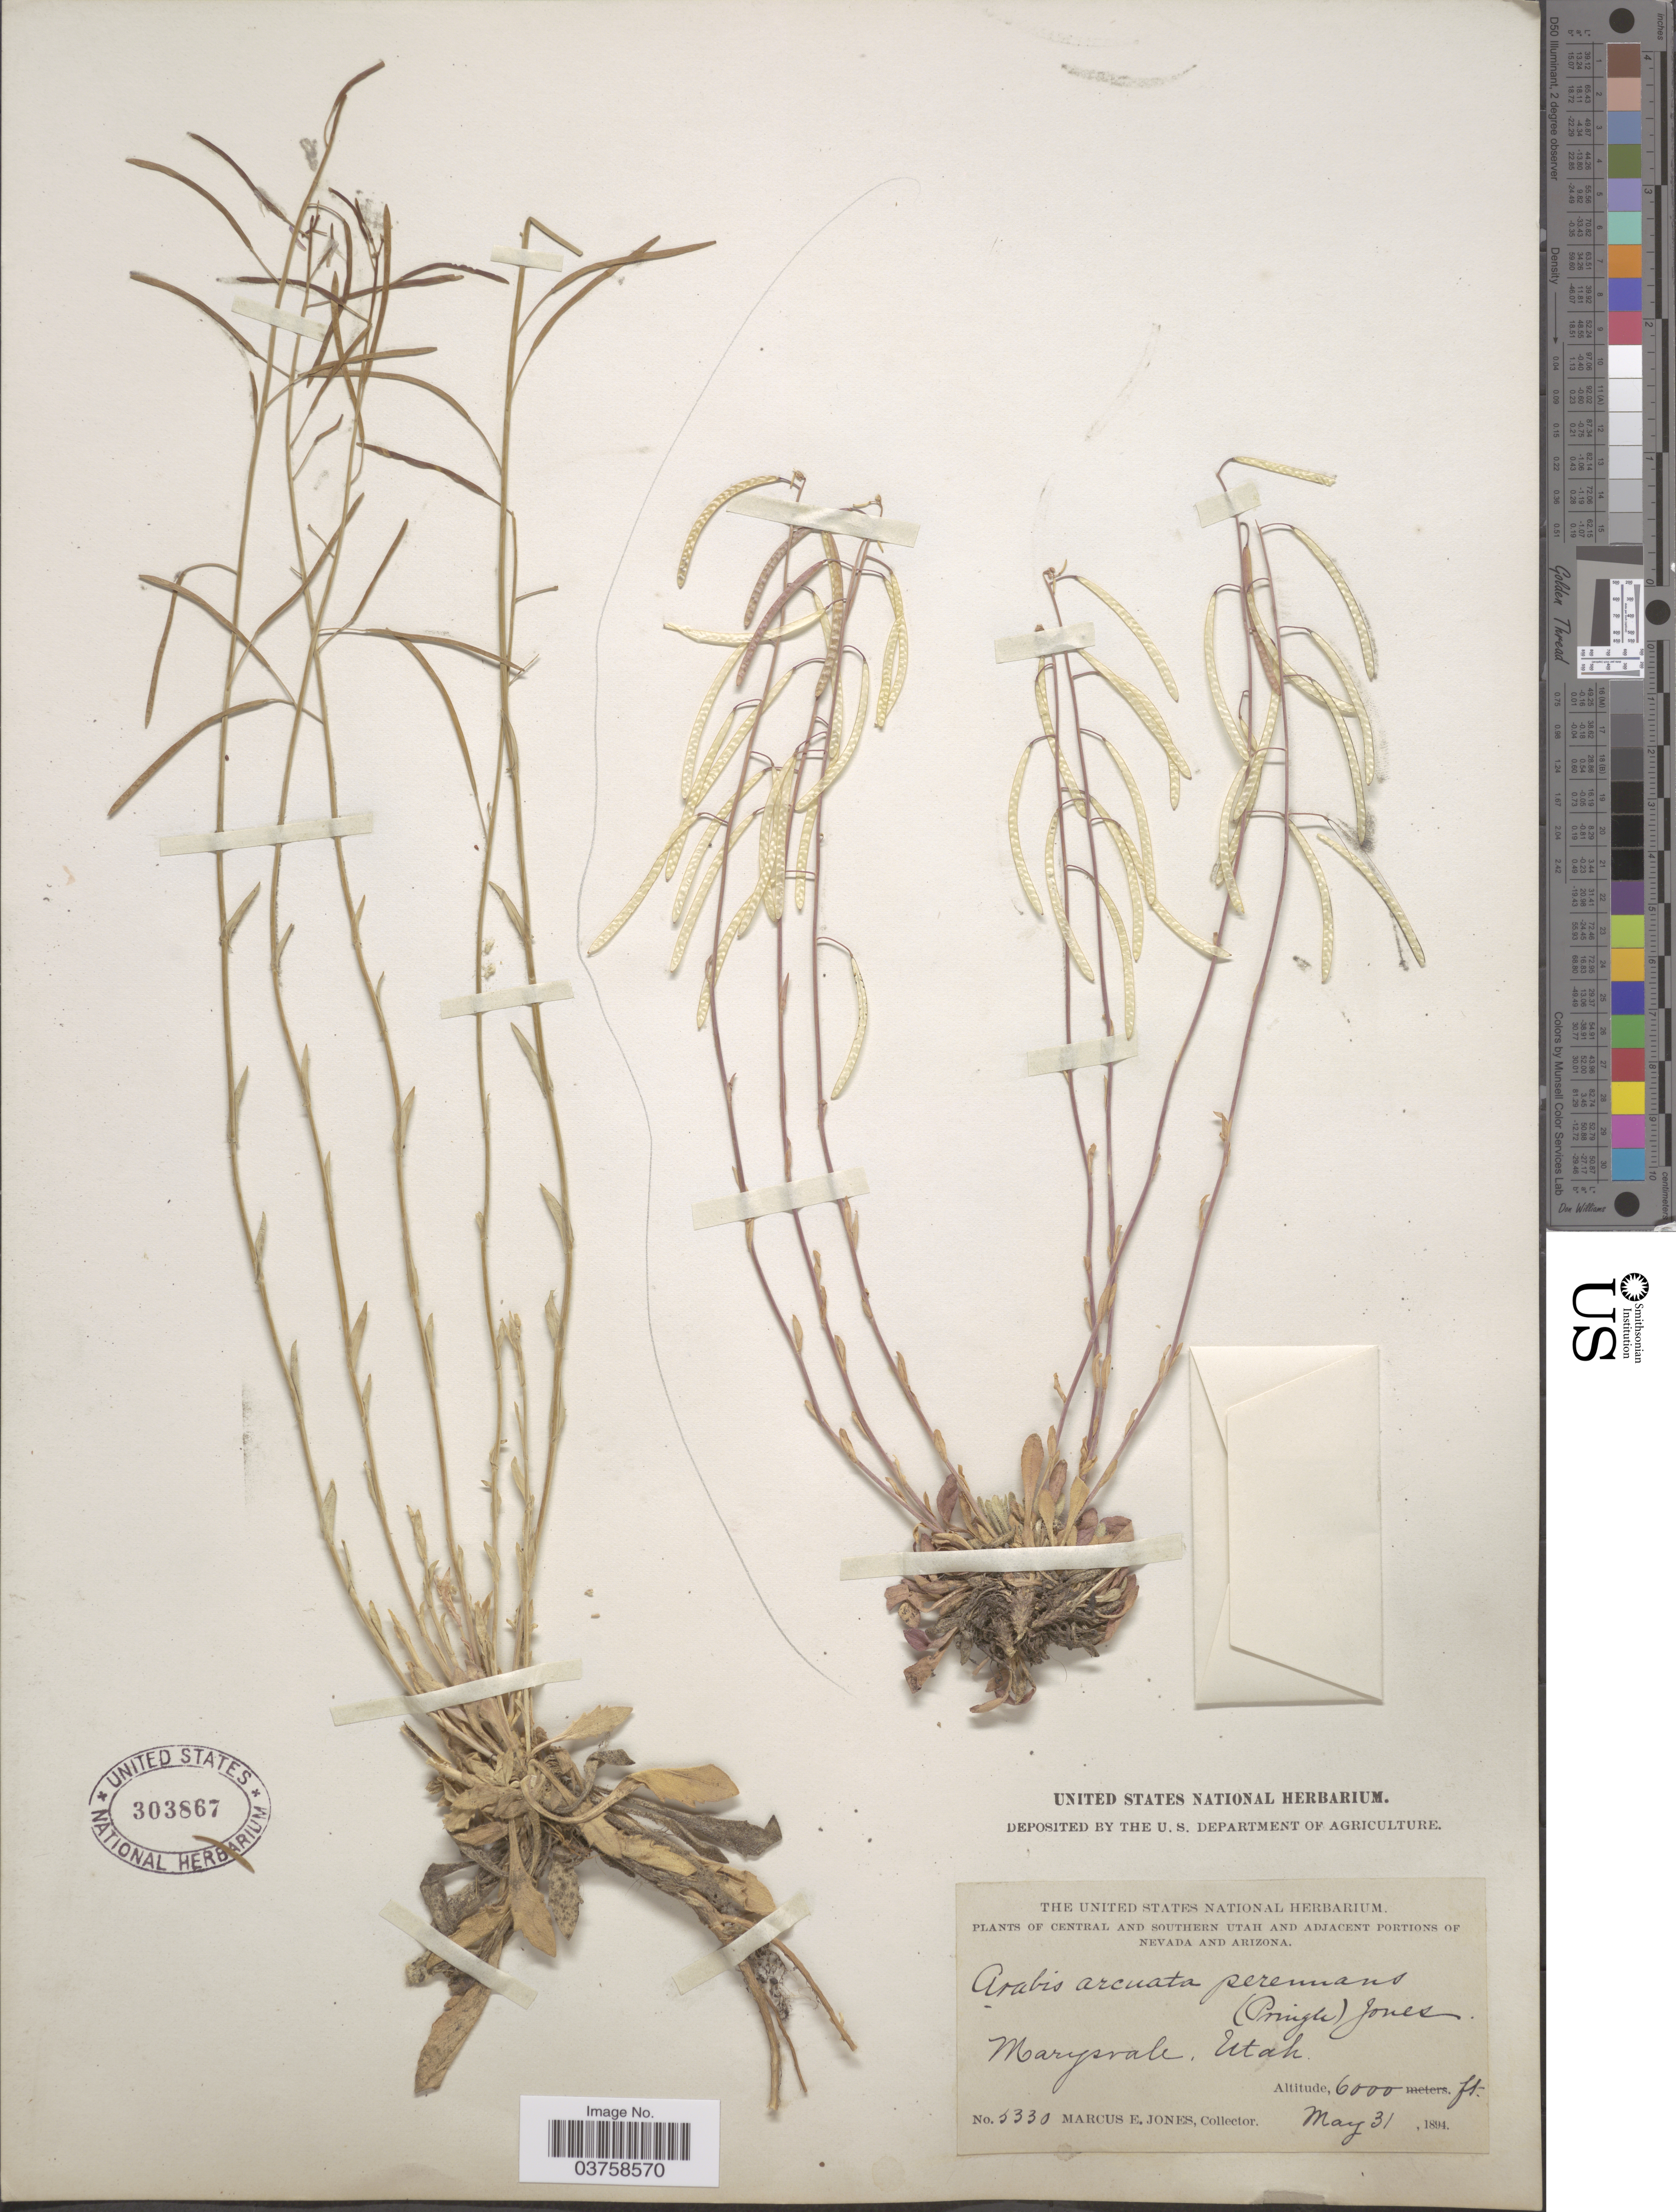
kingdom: Plantae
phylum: Tracheophyta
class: Magnoliopsida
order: Brassicales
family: Brassicaceae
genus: Arabis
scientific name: Arabis pendulina var. pendulina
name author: Greene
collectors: M. E. Jones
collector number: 5330*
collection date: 1894-05-31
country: United States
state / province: Utah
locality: Central and Southern Utah. Marysvale.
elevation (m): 1829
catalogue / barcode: US 303867